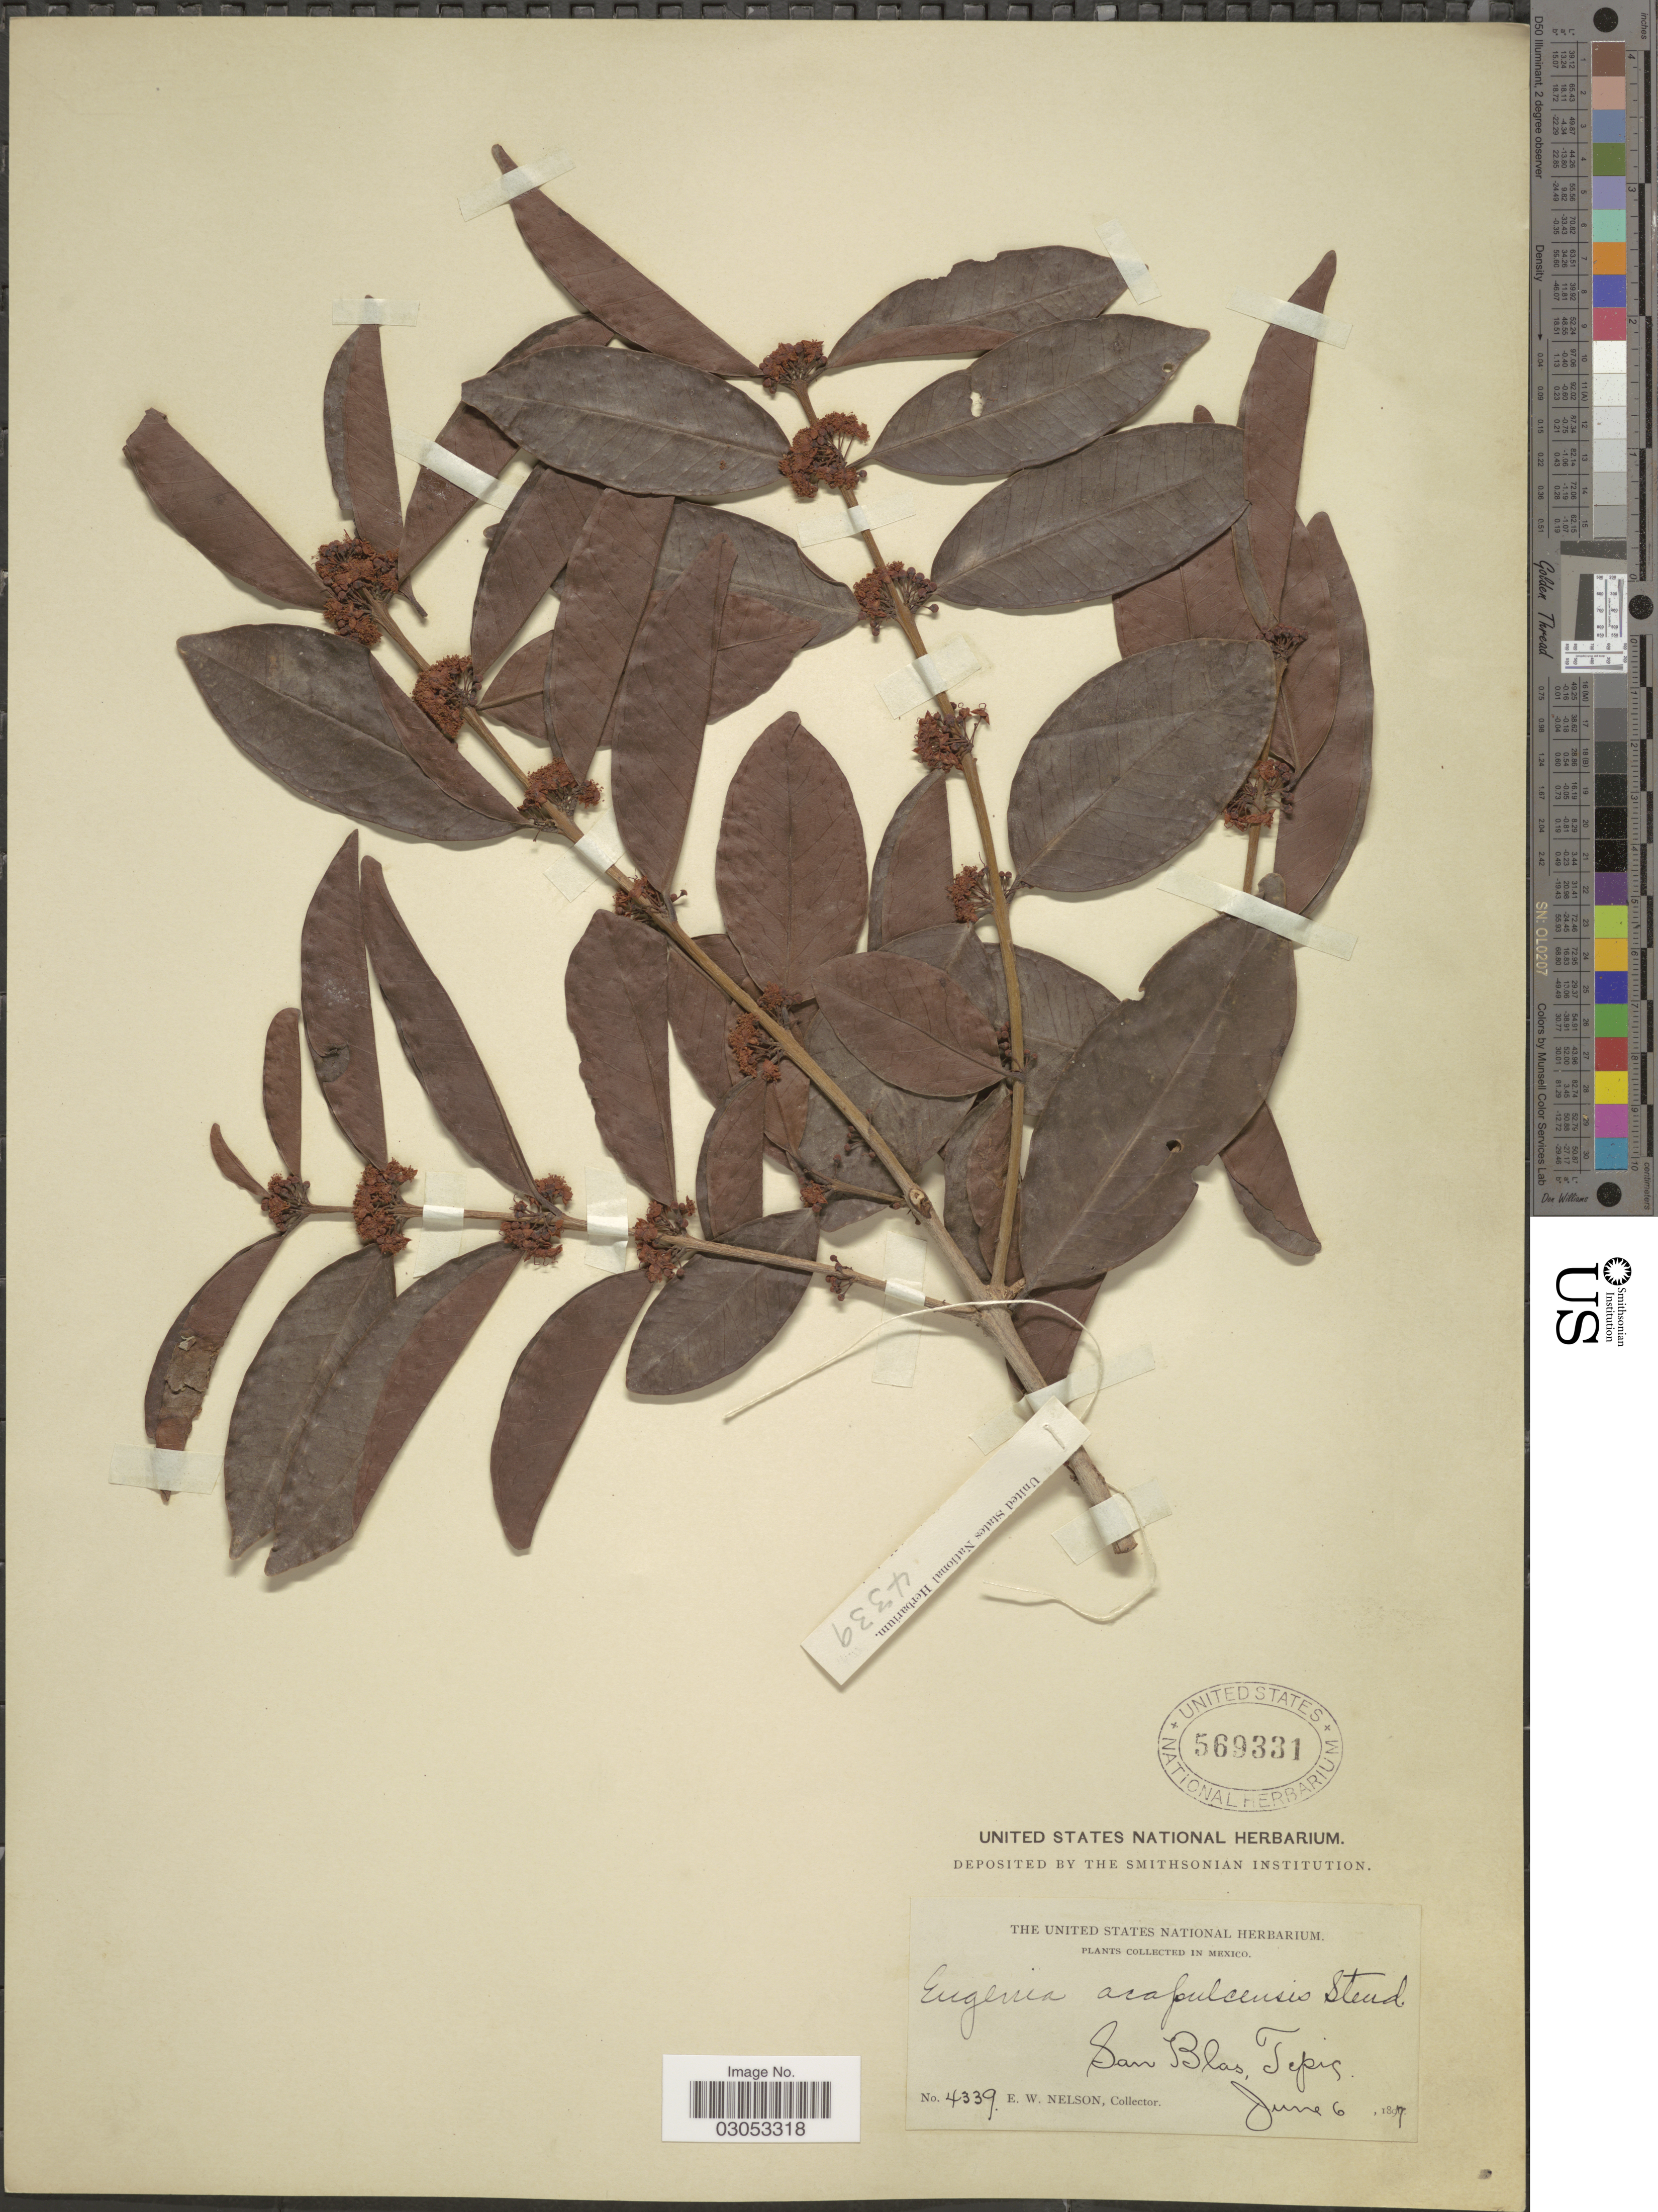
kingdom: Plantae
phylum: Tracheophyta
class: Magnoliopsida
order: Myrtales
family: Myrtaceae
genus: Eugenia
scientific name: Eugenia acapulcensis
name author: Steud.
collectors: E. W. Nelson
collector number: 4339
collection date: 1897-06-06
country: Mexico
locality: San Blas, Tepic.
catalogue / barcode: US 569331